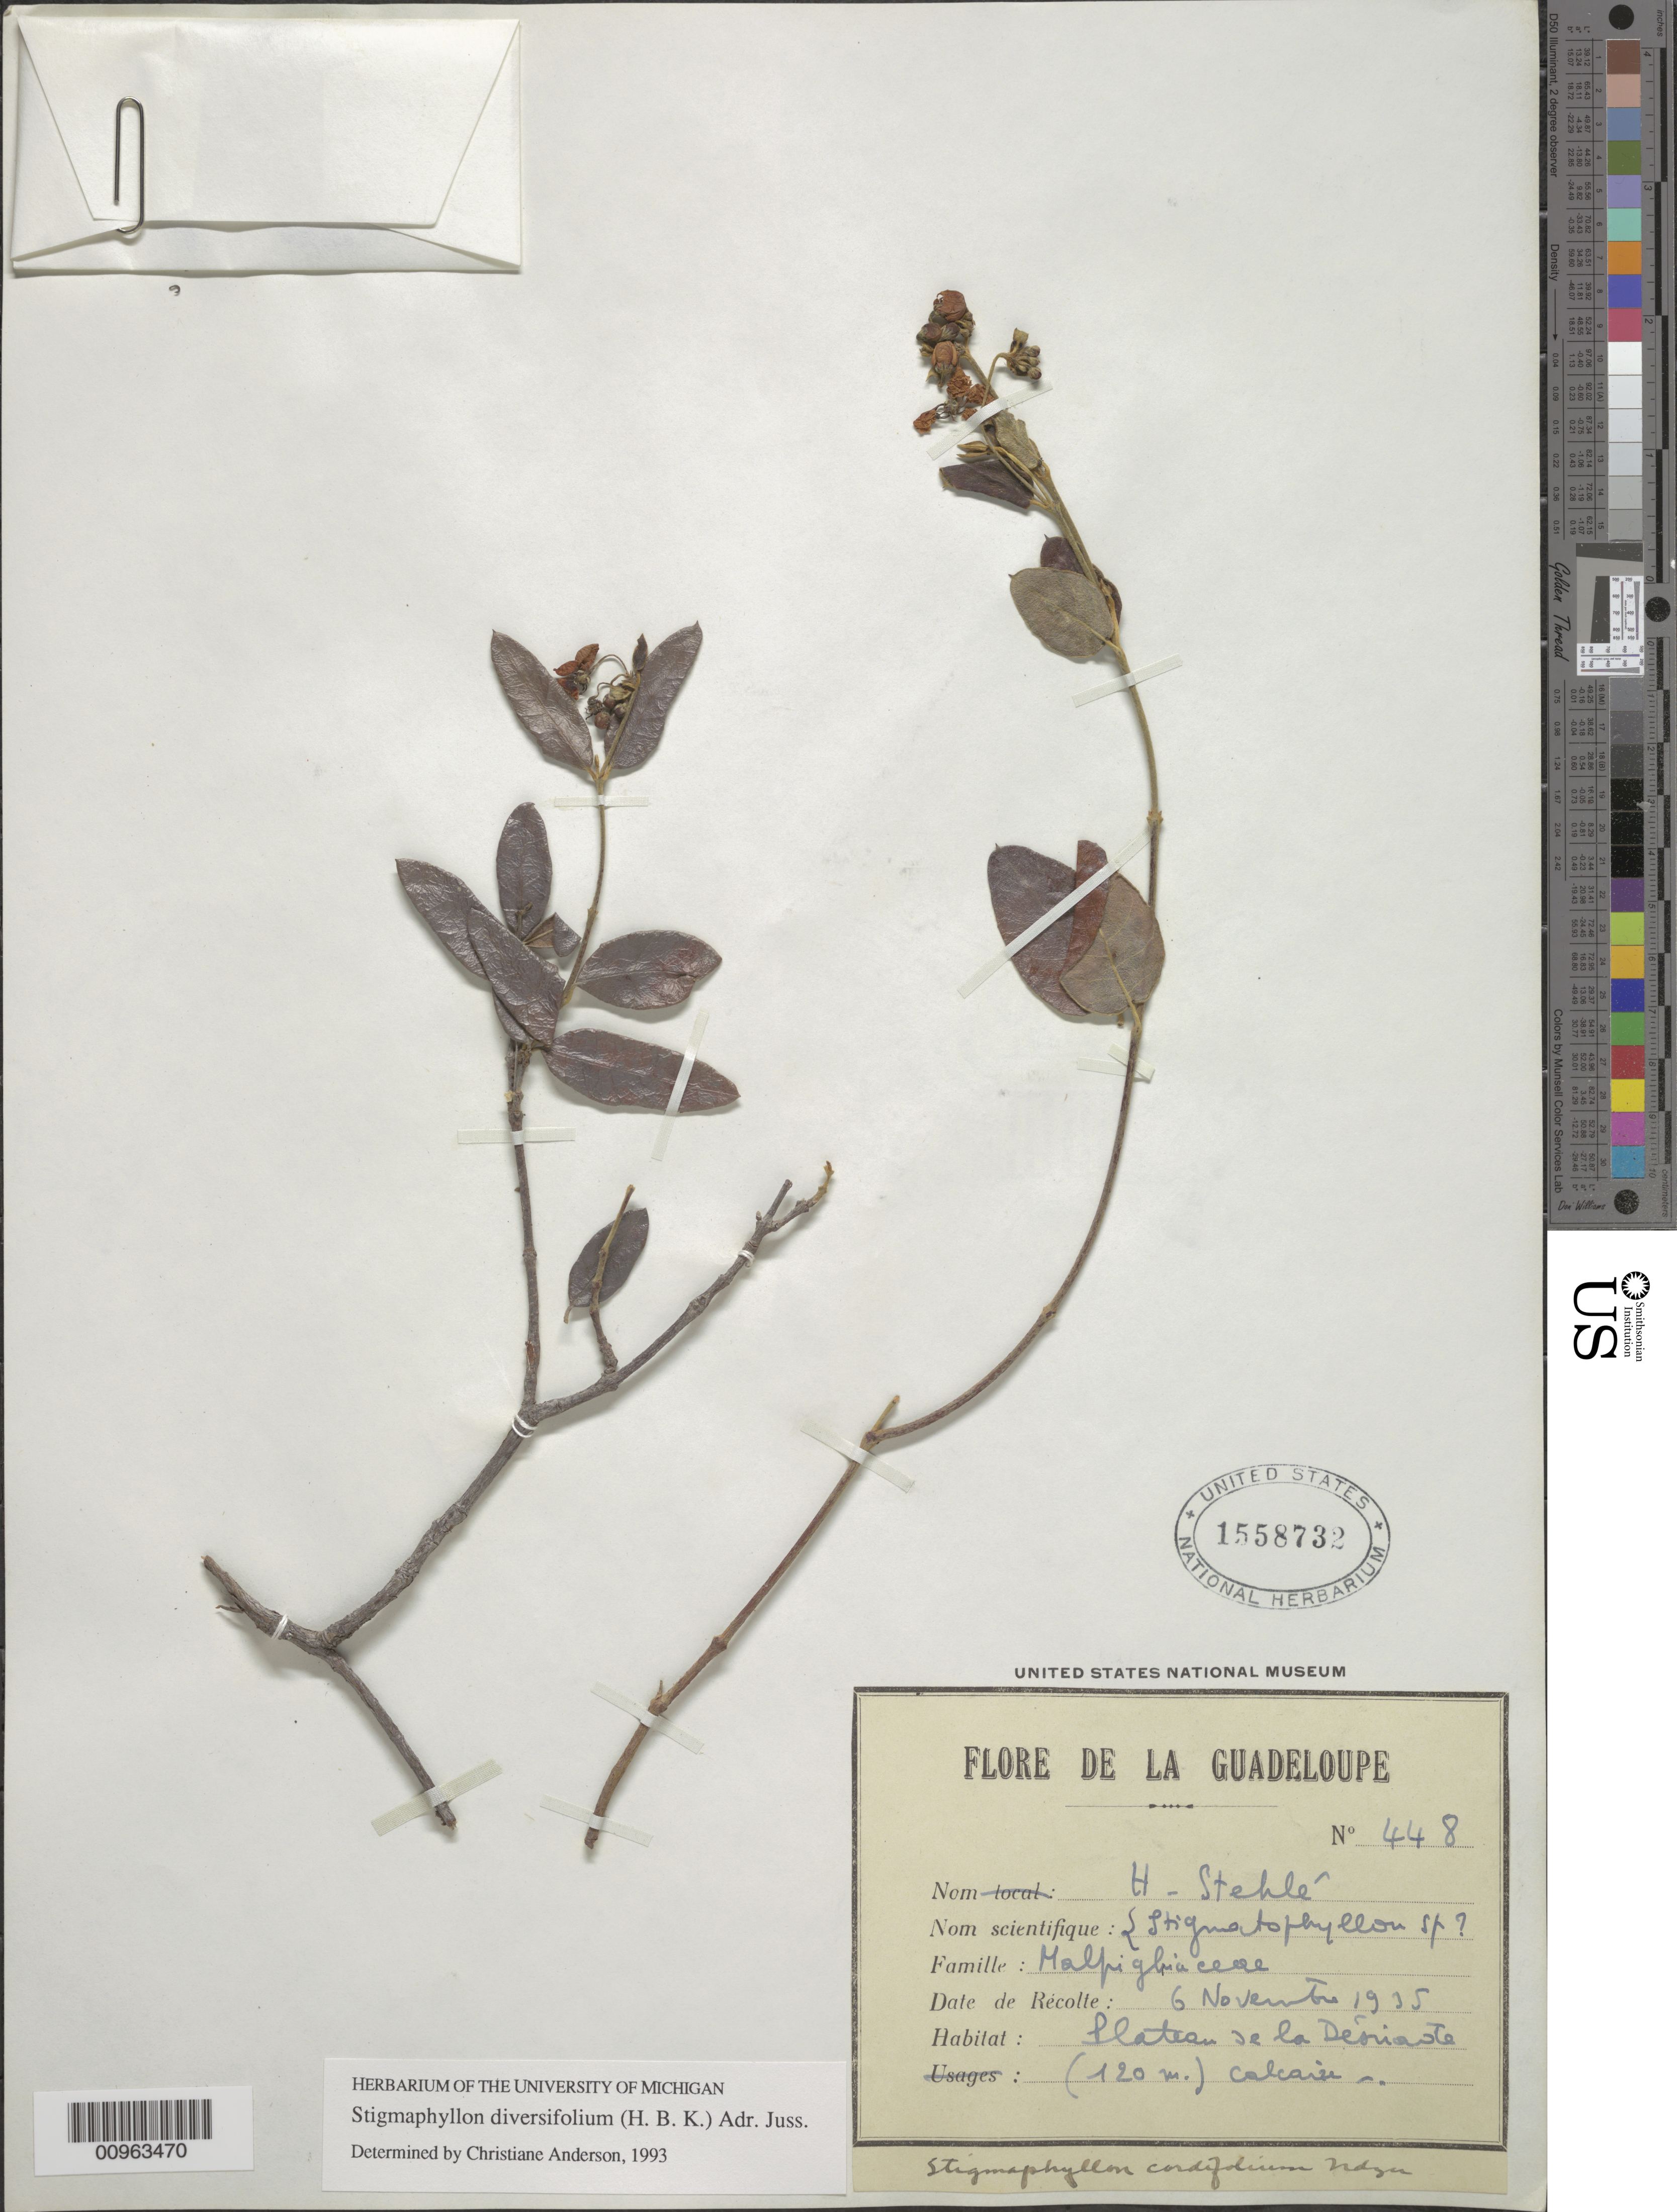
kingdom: Plantae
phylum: Tracheophyta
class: Magnoliopsida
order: Malpighiales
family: Malpighiaceae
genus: Stigmaphyllon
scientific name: Stigmaphyllon diversifolium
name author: (Kunth) A. Juss.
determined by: Anderson, C.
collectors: H. Stehlé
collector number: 448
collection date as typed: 06 Nov 1935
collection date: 1935-11-06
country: Guadeloupe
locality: Plateau de la "Désriaste"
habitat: "calcaize"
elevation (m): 120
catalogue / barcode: US 1558732